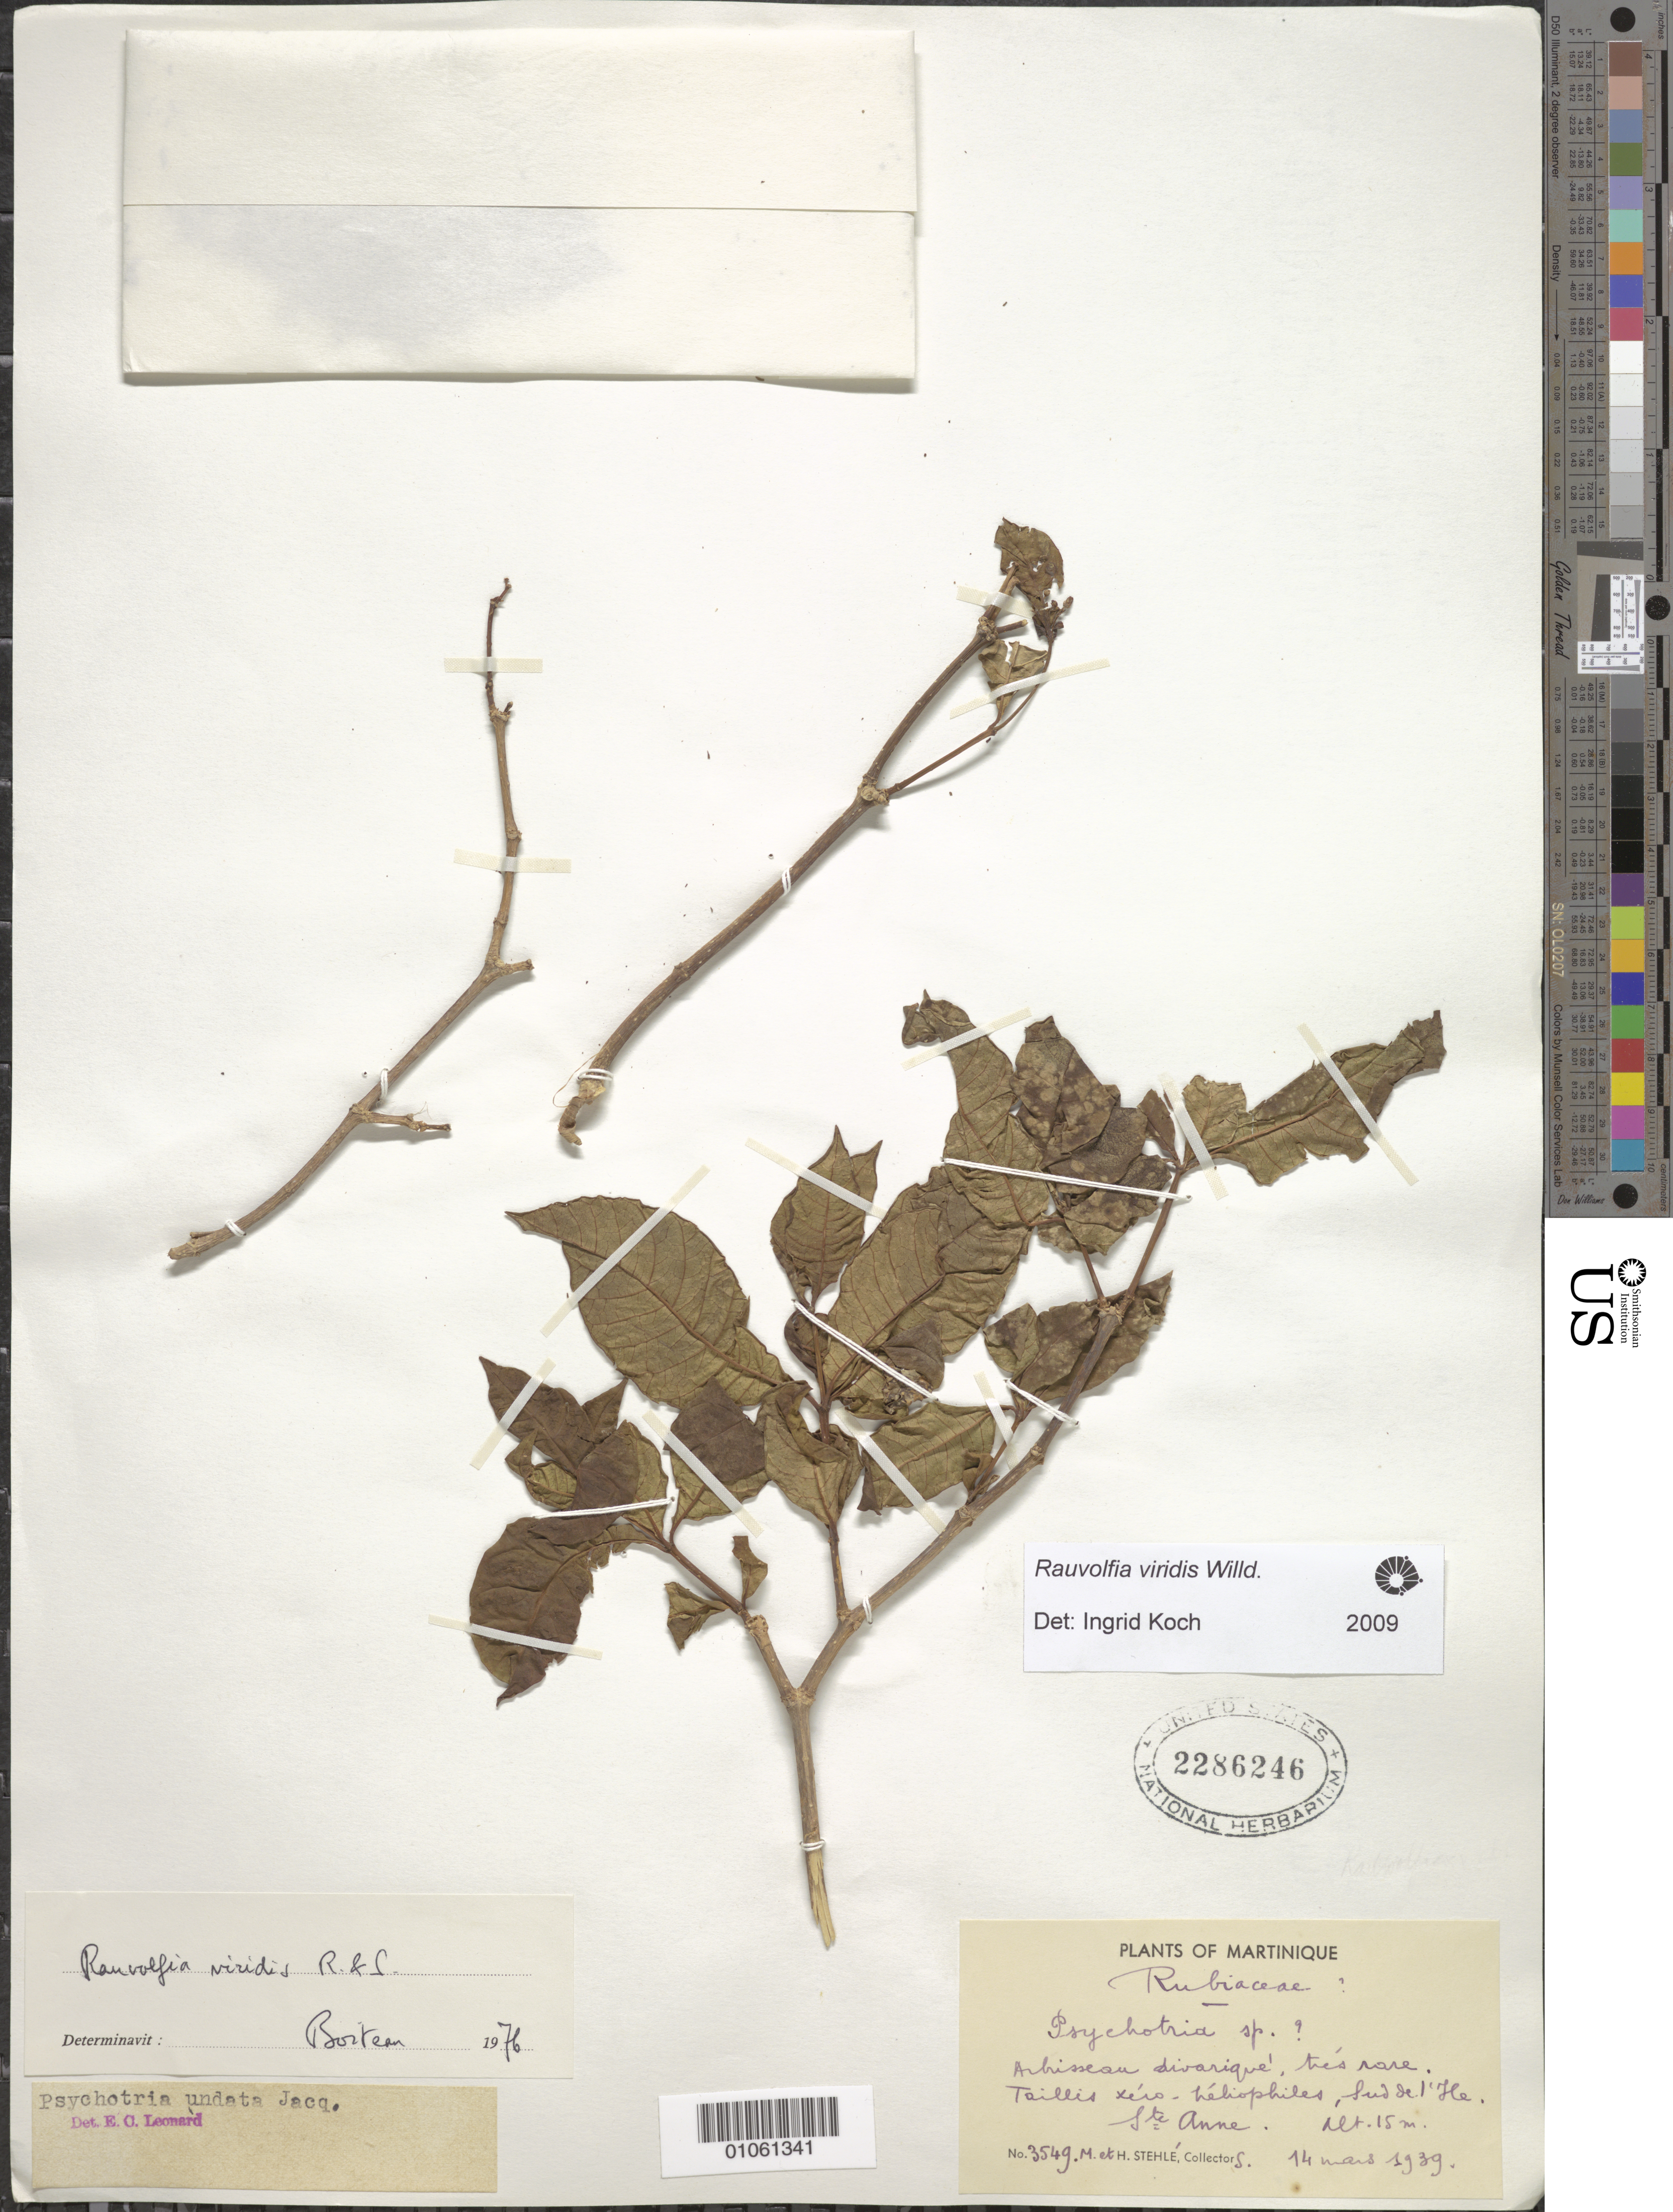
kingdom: Plantae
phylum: Tracheophyta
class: Magnoliopsida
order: Gentianales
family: Apocynaceae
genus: Rauvolfia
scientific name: Rauvolfia viridis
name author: Willd. ex Roem. & Schult.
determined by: Koch, I.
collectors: H. Stehlé & M. Stehlé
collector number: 3549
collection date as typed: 14 Mar 1939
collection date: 1939-03-14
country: Martinique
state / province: Le Marin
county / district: Sainte-Anne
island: Martinique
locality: Sud de l'Ile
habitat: Taillis xéro-héliophiles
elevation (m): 15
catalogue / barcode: US 2286246